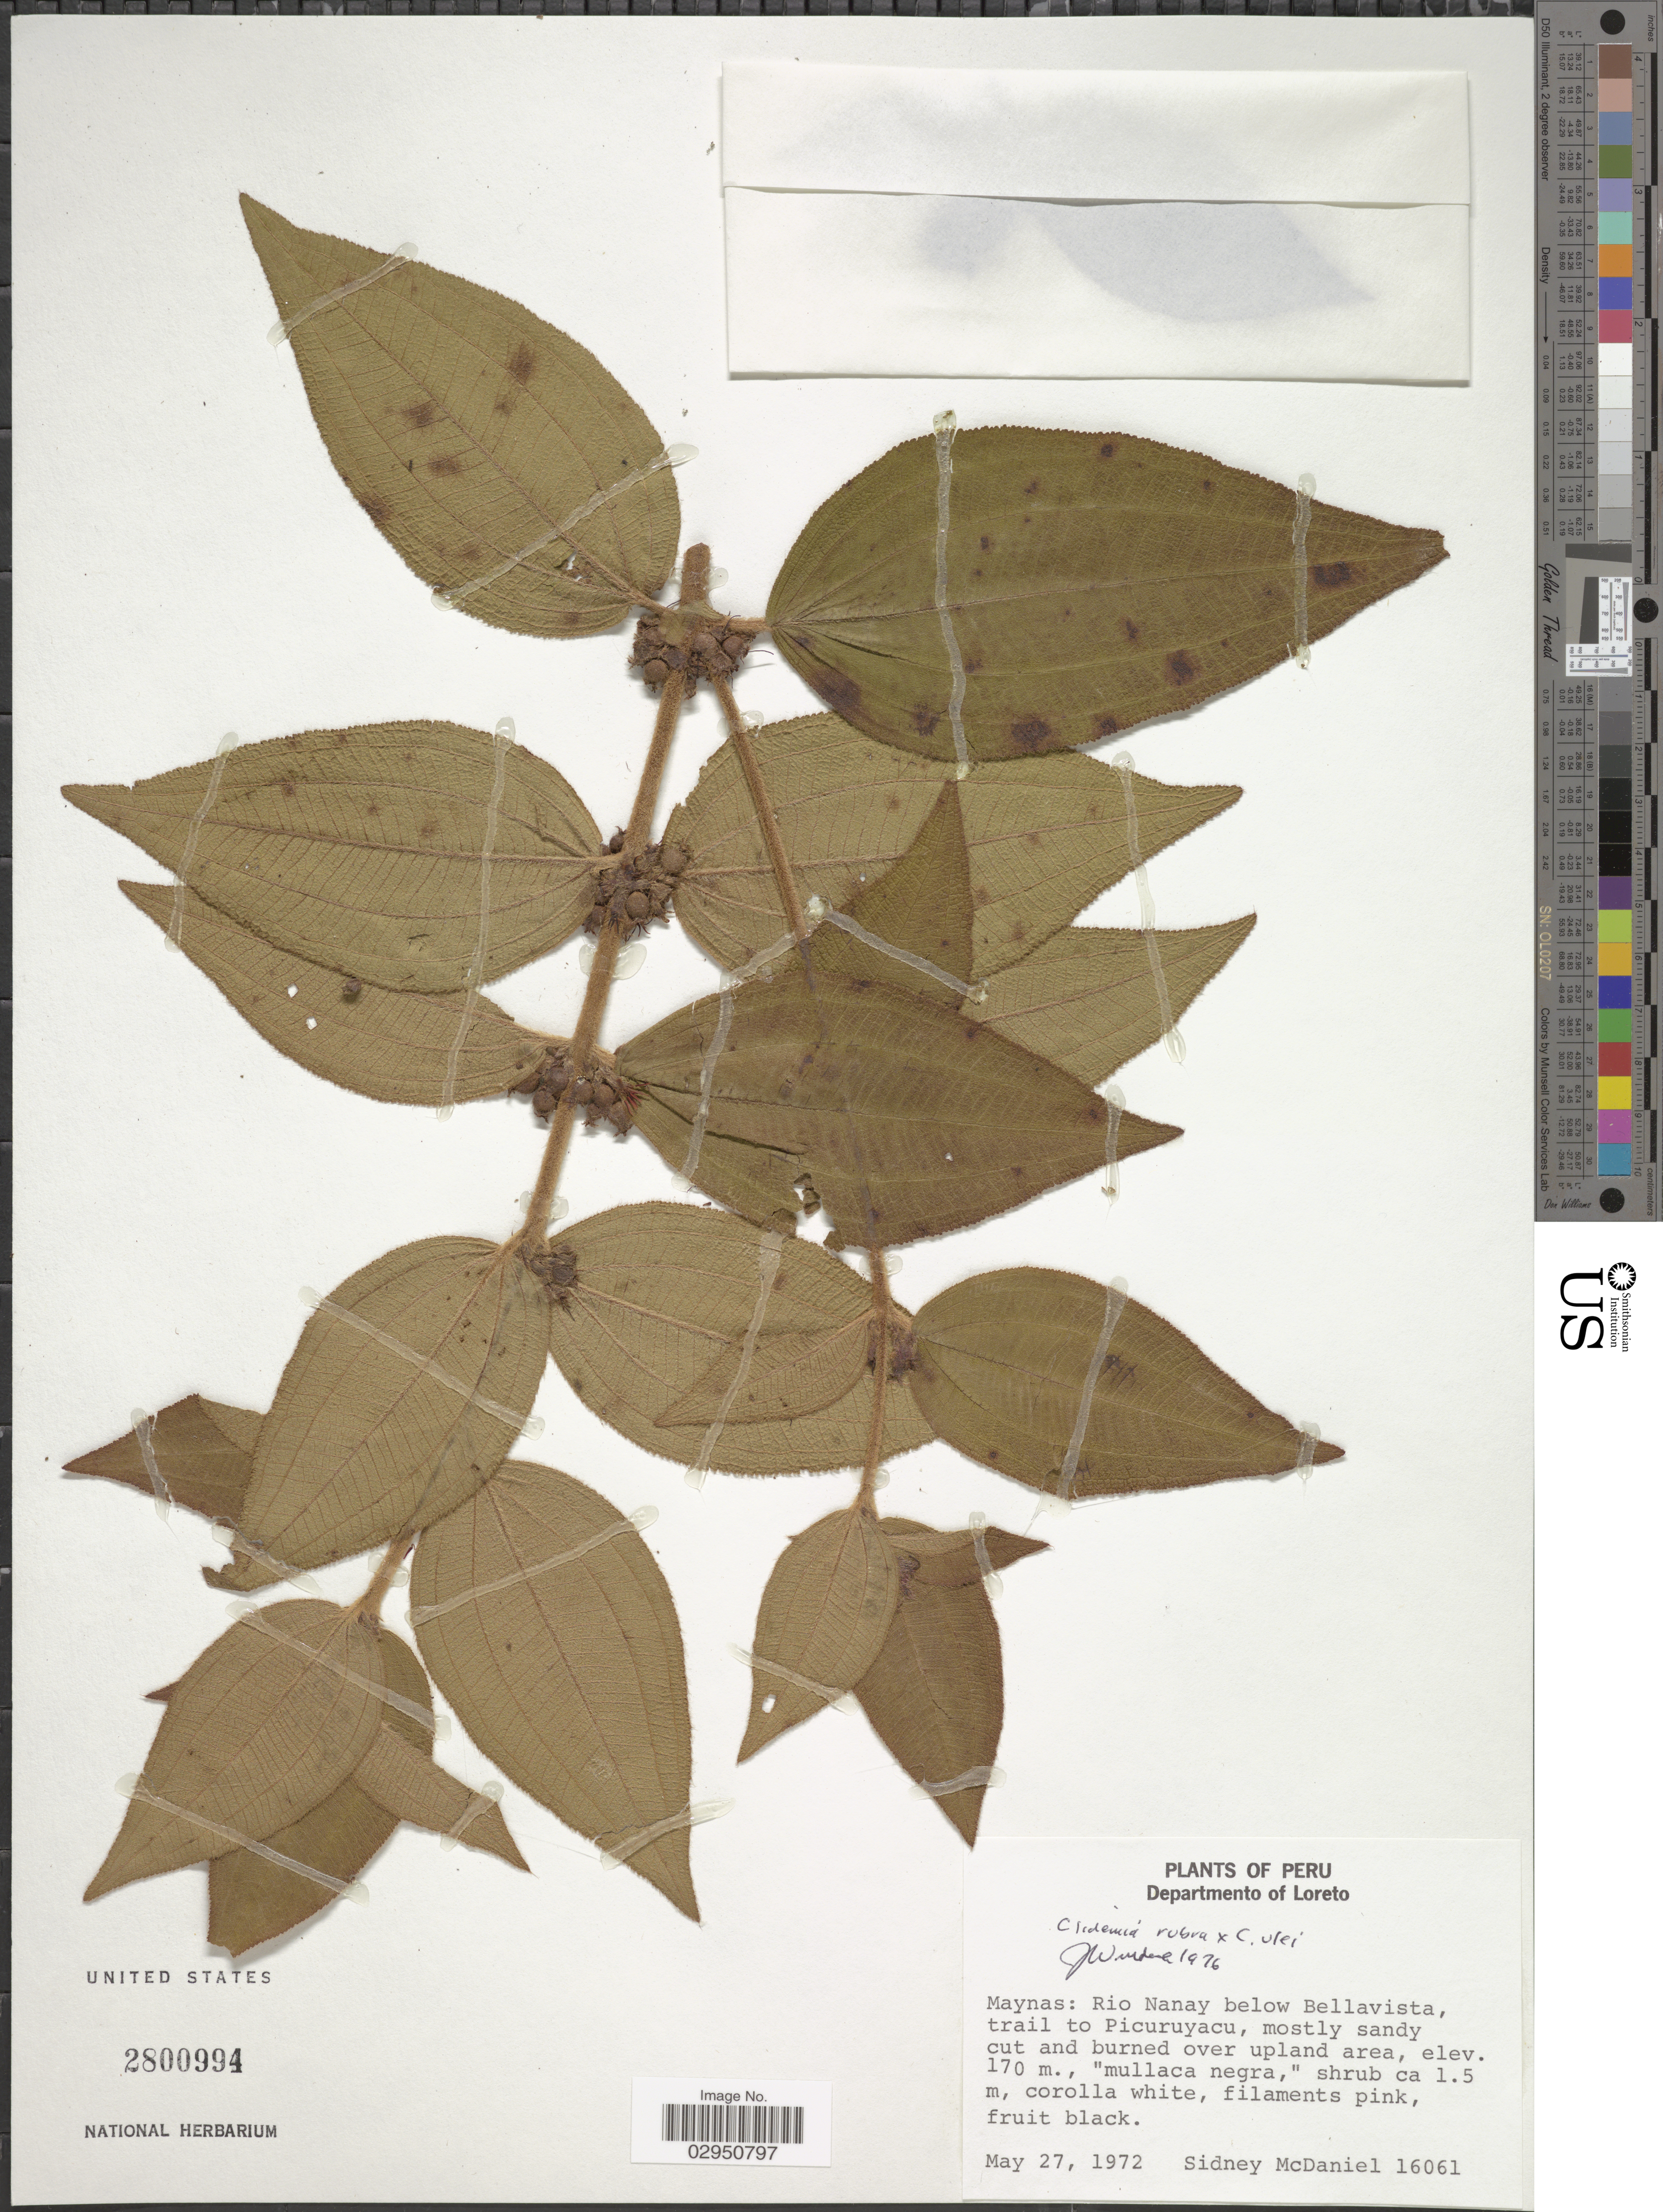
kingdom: Plantae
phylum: Tracheophyta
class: Magnoliopsida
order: Myrtales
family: Melastomataceae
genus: Clidemia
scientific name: Clidemia rubra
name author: (Aubl.) Mart.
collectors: S. McDaniel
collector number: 16061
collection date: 1972-05-27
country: Peru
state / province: Loreto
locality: Departmento of Loreto. Maynas: Rio Nanay below Bellavista, trail to Picuruyacu.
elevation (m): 170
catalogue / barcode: US 2800994